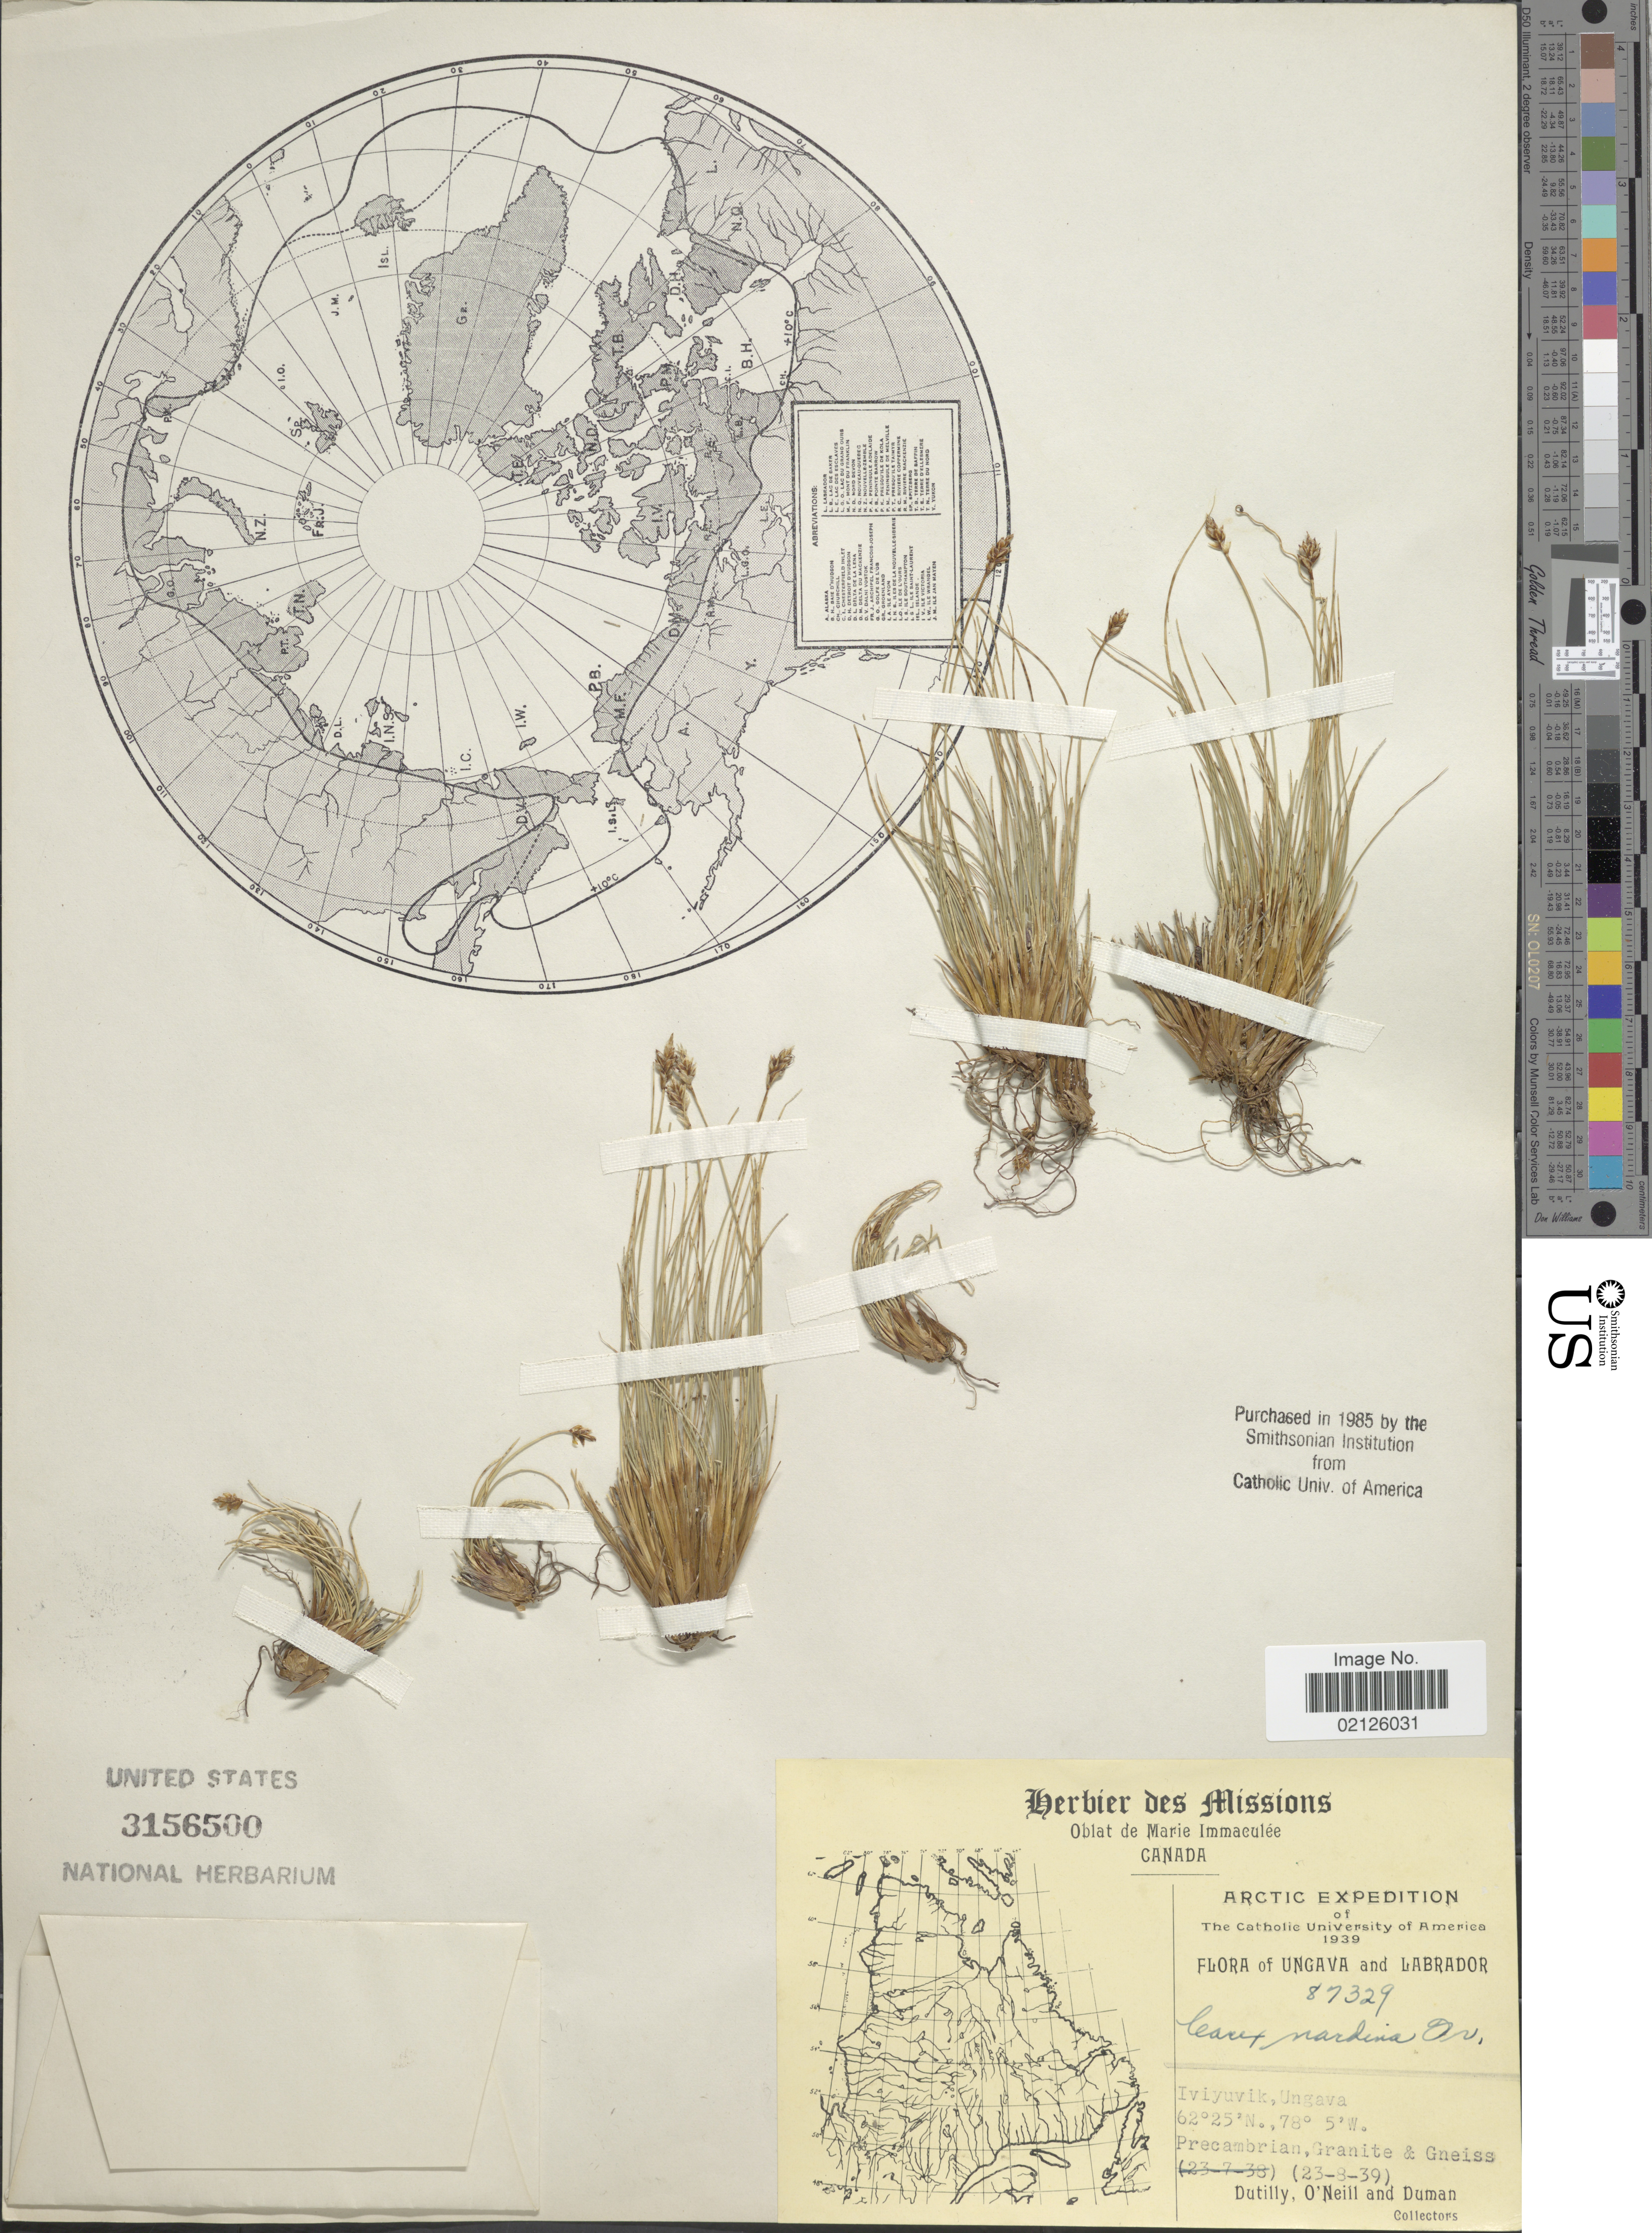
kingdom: Plantae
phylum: Tracheophyta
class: Liliopsida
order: Poales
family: Cyperaceae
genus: Carex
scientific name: Carex nardina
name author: (Hornem.) Fr.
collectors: -. Dutilly, O' Neill & -. Duman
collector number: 87329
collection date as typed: Transcribed d/m/y: 23/8/39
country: Canada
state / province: Quebec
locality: Arctic, Ungava, Iviyuvik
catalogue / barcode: US 3156500